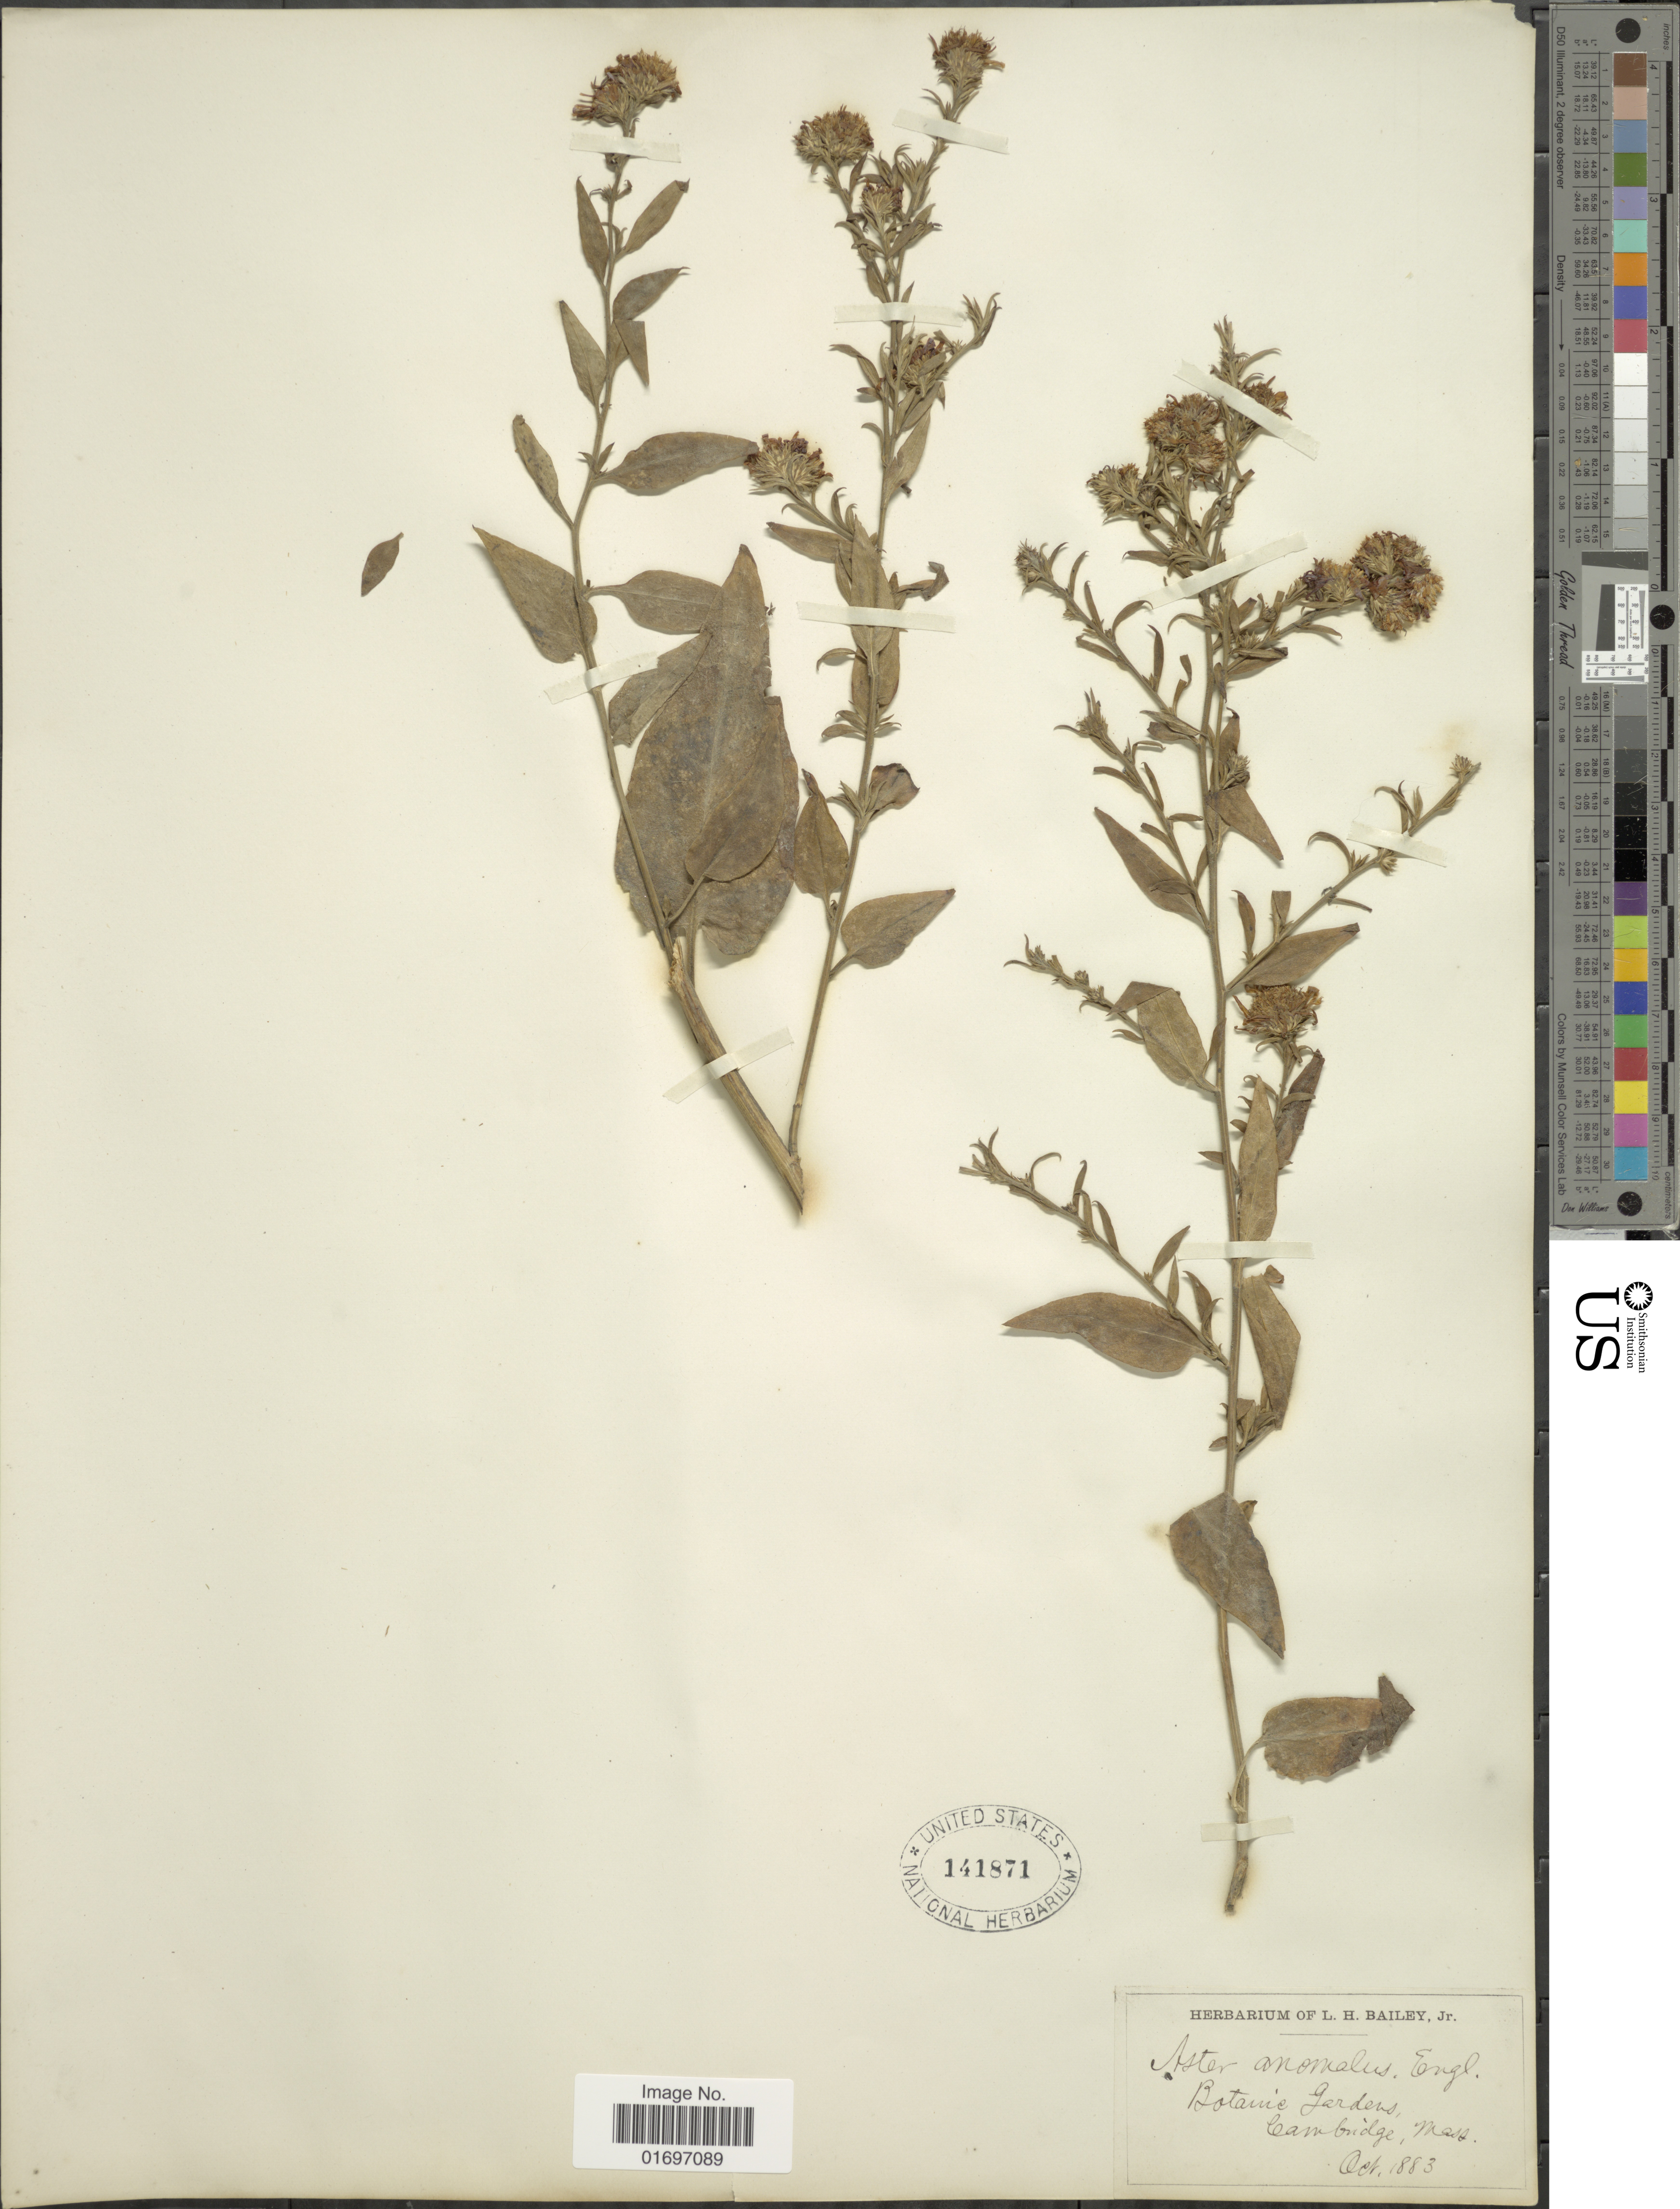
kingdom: Plantae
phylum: Tracheophyta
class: Magnoliopsida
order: Asterales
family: Asteraceae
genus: Symphyotrichum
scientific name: Symphyotrichum anomalum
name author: (Engelm.) G.L. Nesom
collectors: ex herb. L. H. Bailey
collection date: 1883-10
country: United States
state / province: Massachusetts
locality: Botanic Gardens, Cambridge, Mass.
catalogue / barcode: US 141871